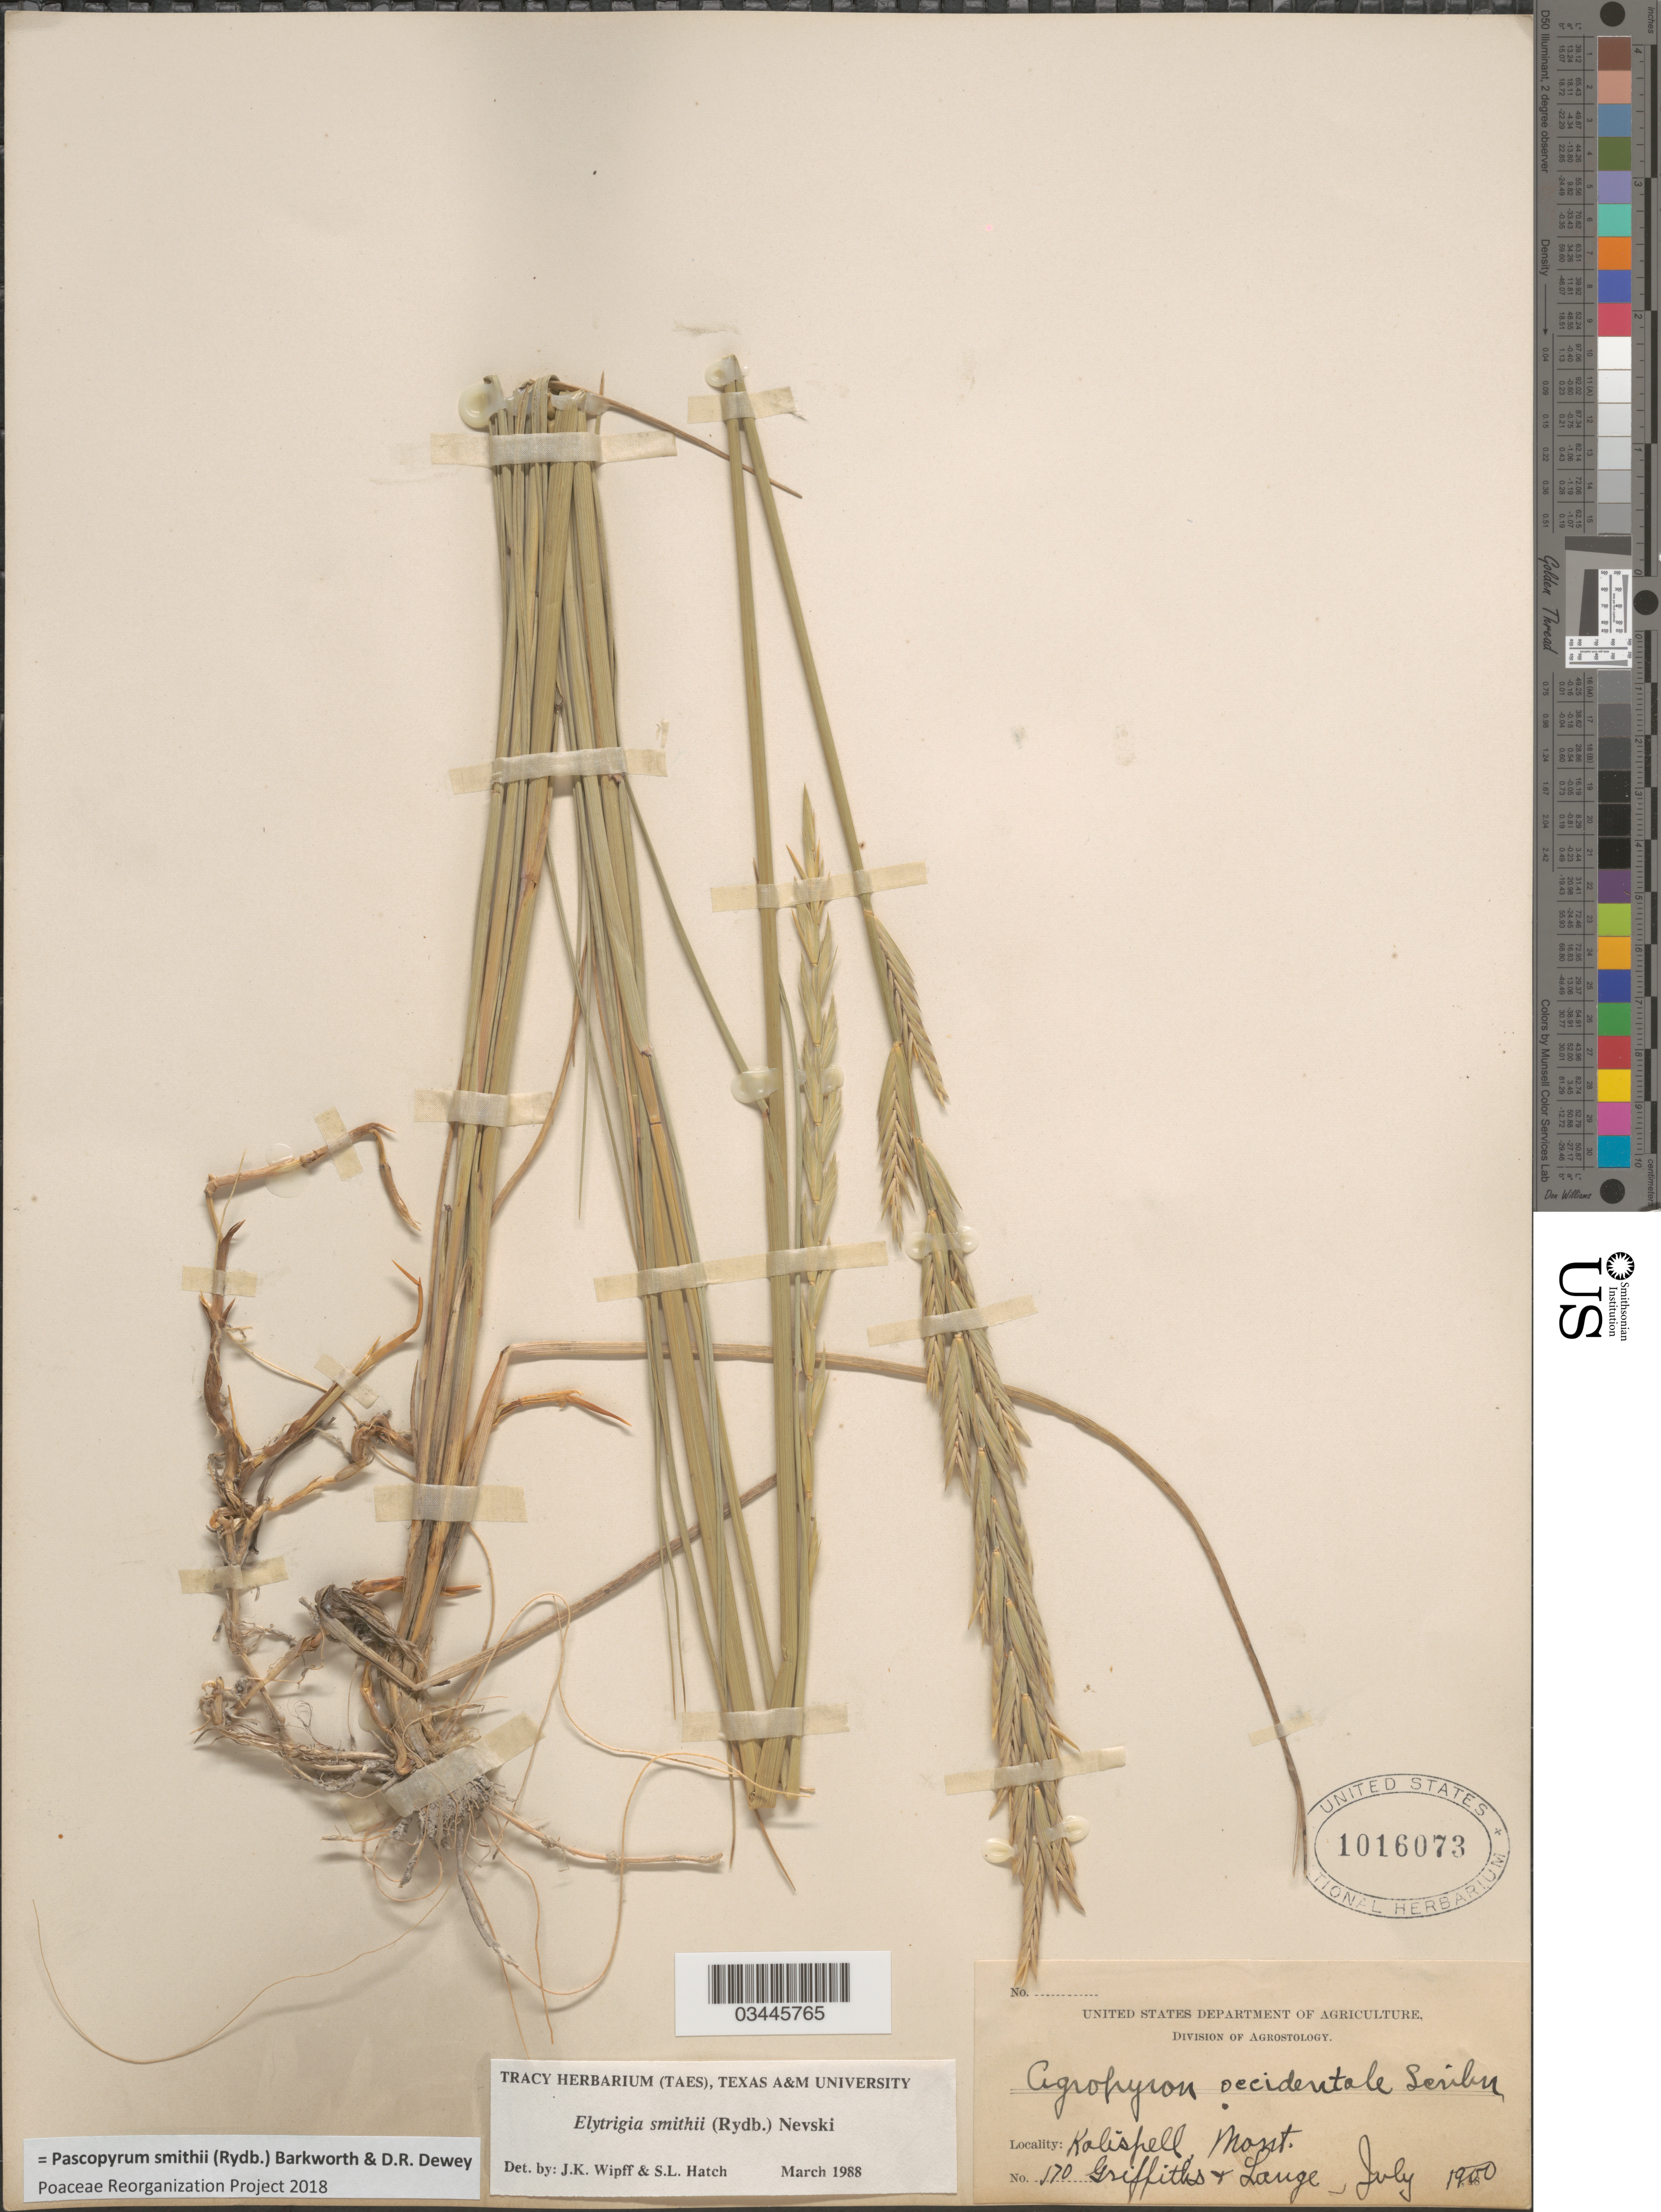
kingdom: Plantae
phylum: Tracheophyta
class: Liliopsida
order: Poales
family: Poaceae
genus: Pascopyrum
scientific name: Pascopyrum smithii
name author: (Rydb.) Barkworth & Dewey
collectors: -- Griffiths & -- Lange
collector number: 170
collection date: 1900-07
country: United States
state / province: Montana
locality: Kalispell.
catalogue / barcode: US 1016073